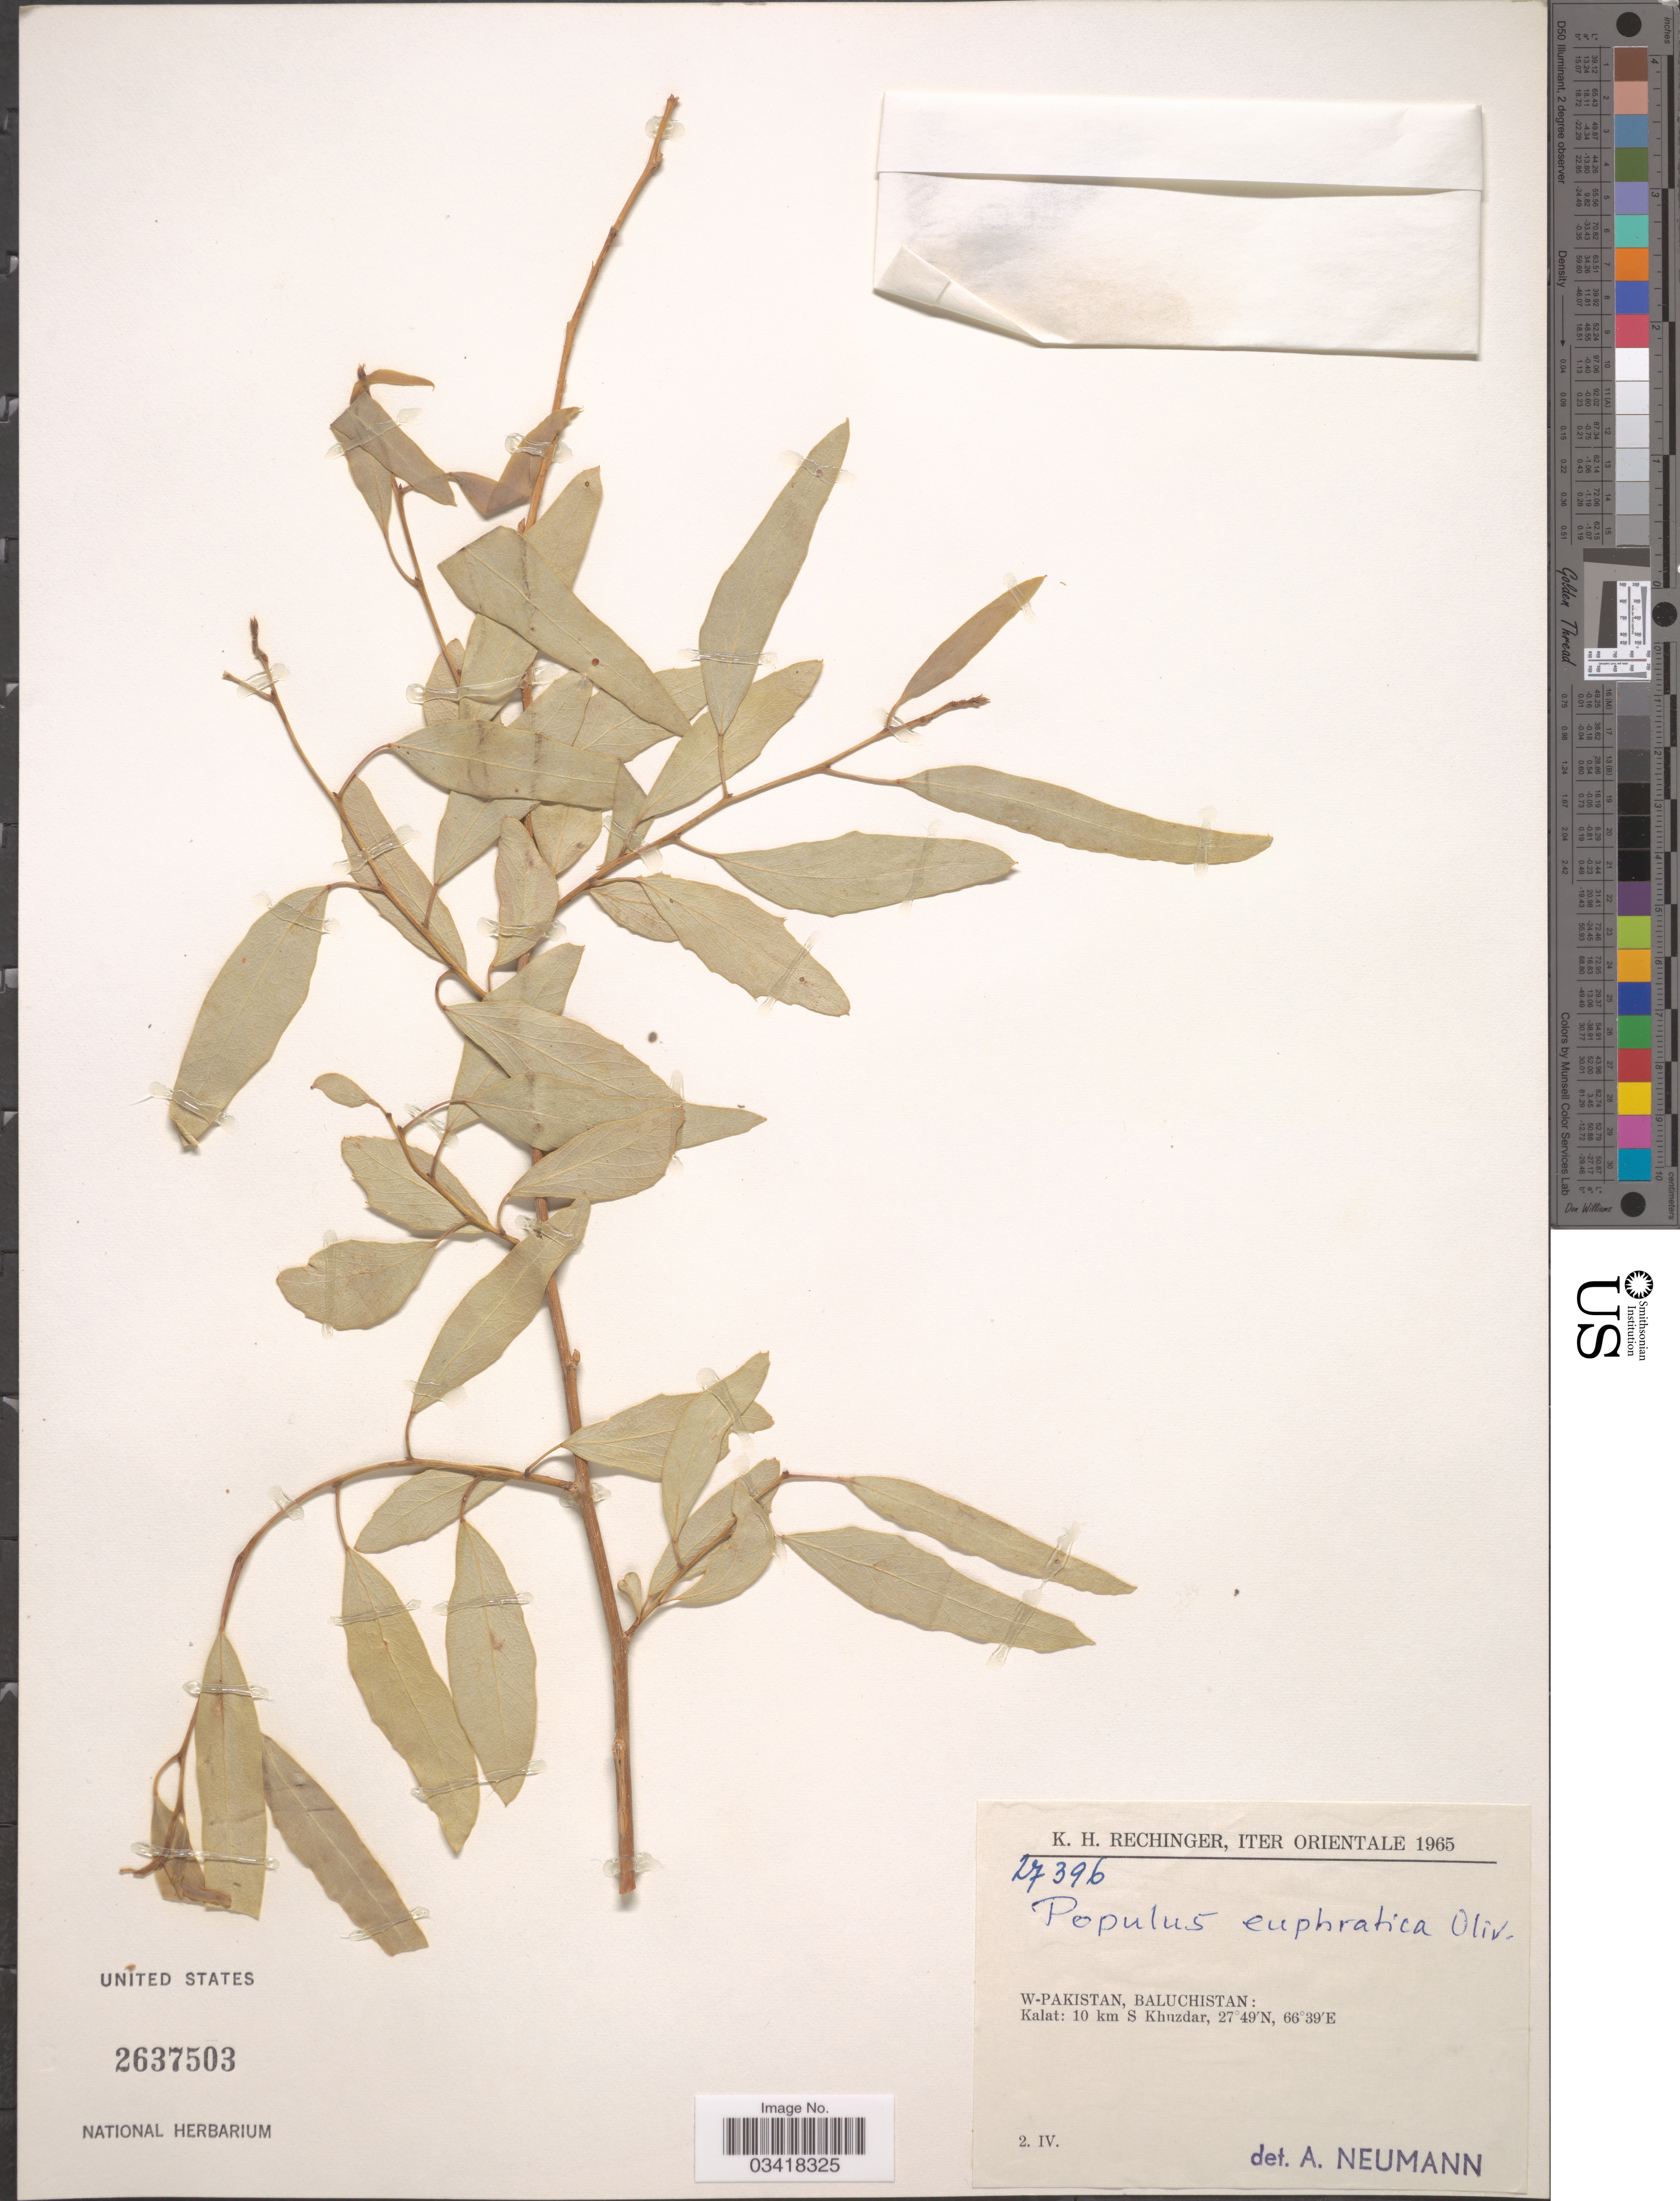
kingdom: Plantae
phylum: Tracheophyta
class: Magnoliopsida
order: Malpighiales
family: Salicaceae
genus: Populus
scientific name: Populus euphratica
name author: Oliv.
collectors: K. H. Rechinger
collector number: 27396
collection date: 1965-04-02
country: Pakistan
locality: Orientale. W-Pakistan, Baluchistan: Kalat: 10 km S Khuzdar.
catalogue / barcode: US 2637503